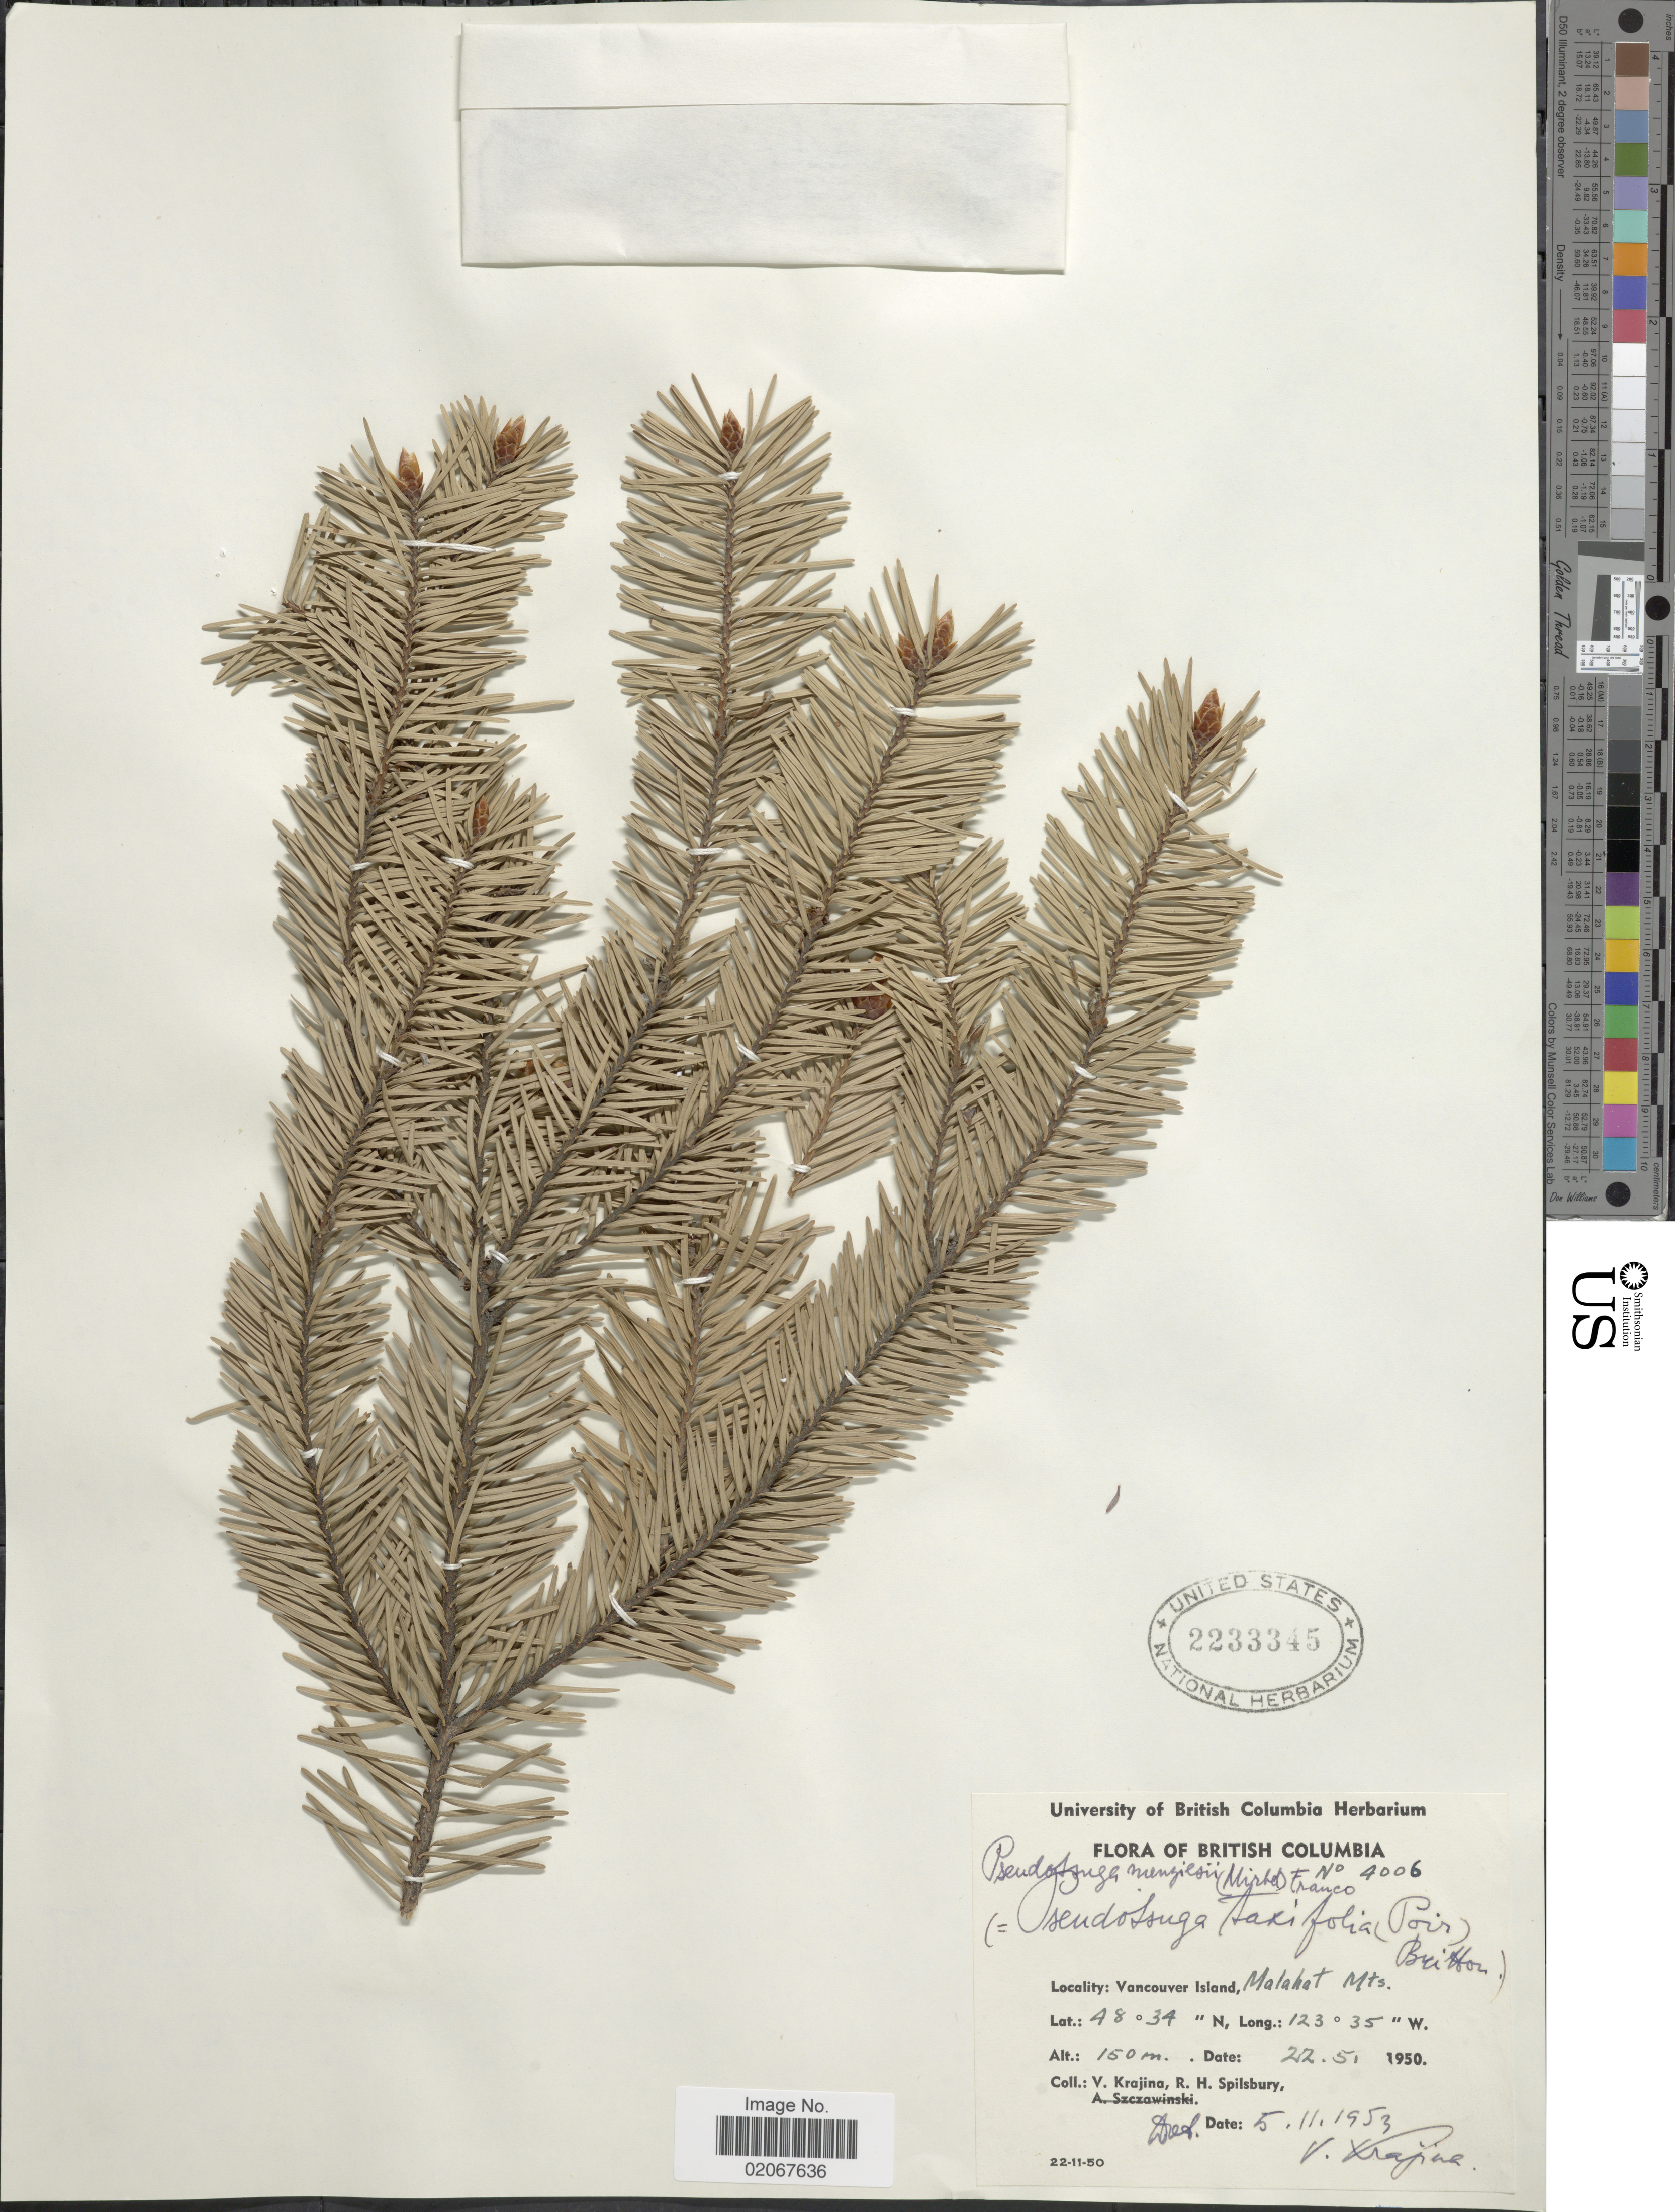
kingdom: Plantae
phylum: Tracheophyta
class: Pinopsida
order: Pinales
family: Pinaceae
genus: Pseudotsuga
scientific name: Pseudotsuga menziesii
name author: (Mirb.) Franco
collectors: V. Krajina & R. Spilsbury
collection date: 1953-11-05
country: Canada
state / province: British Columbia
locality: British Columbia, Vancouver Island. Malahat Mts.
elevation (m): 150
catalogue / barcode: US 2233345